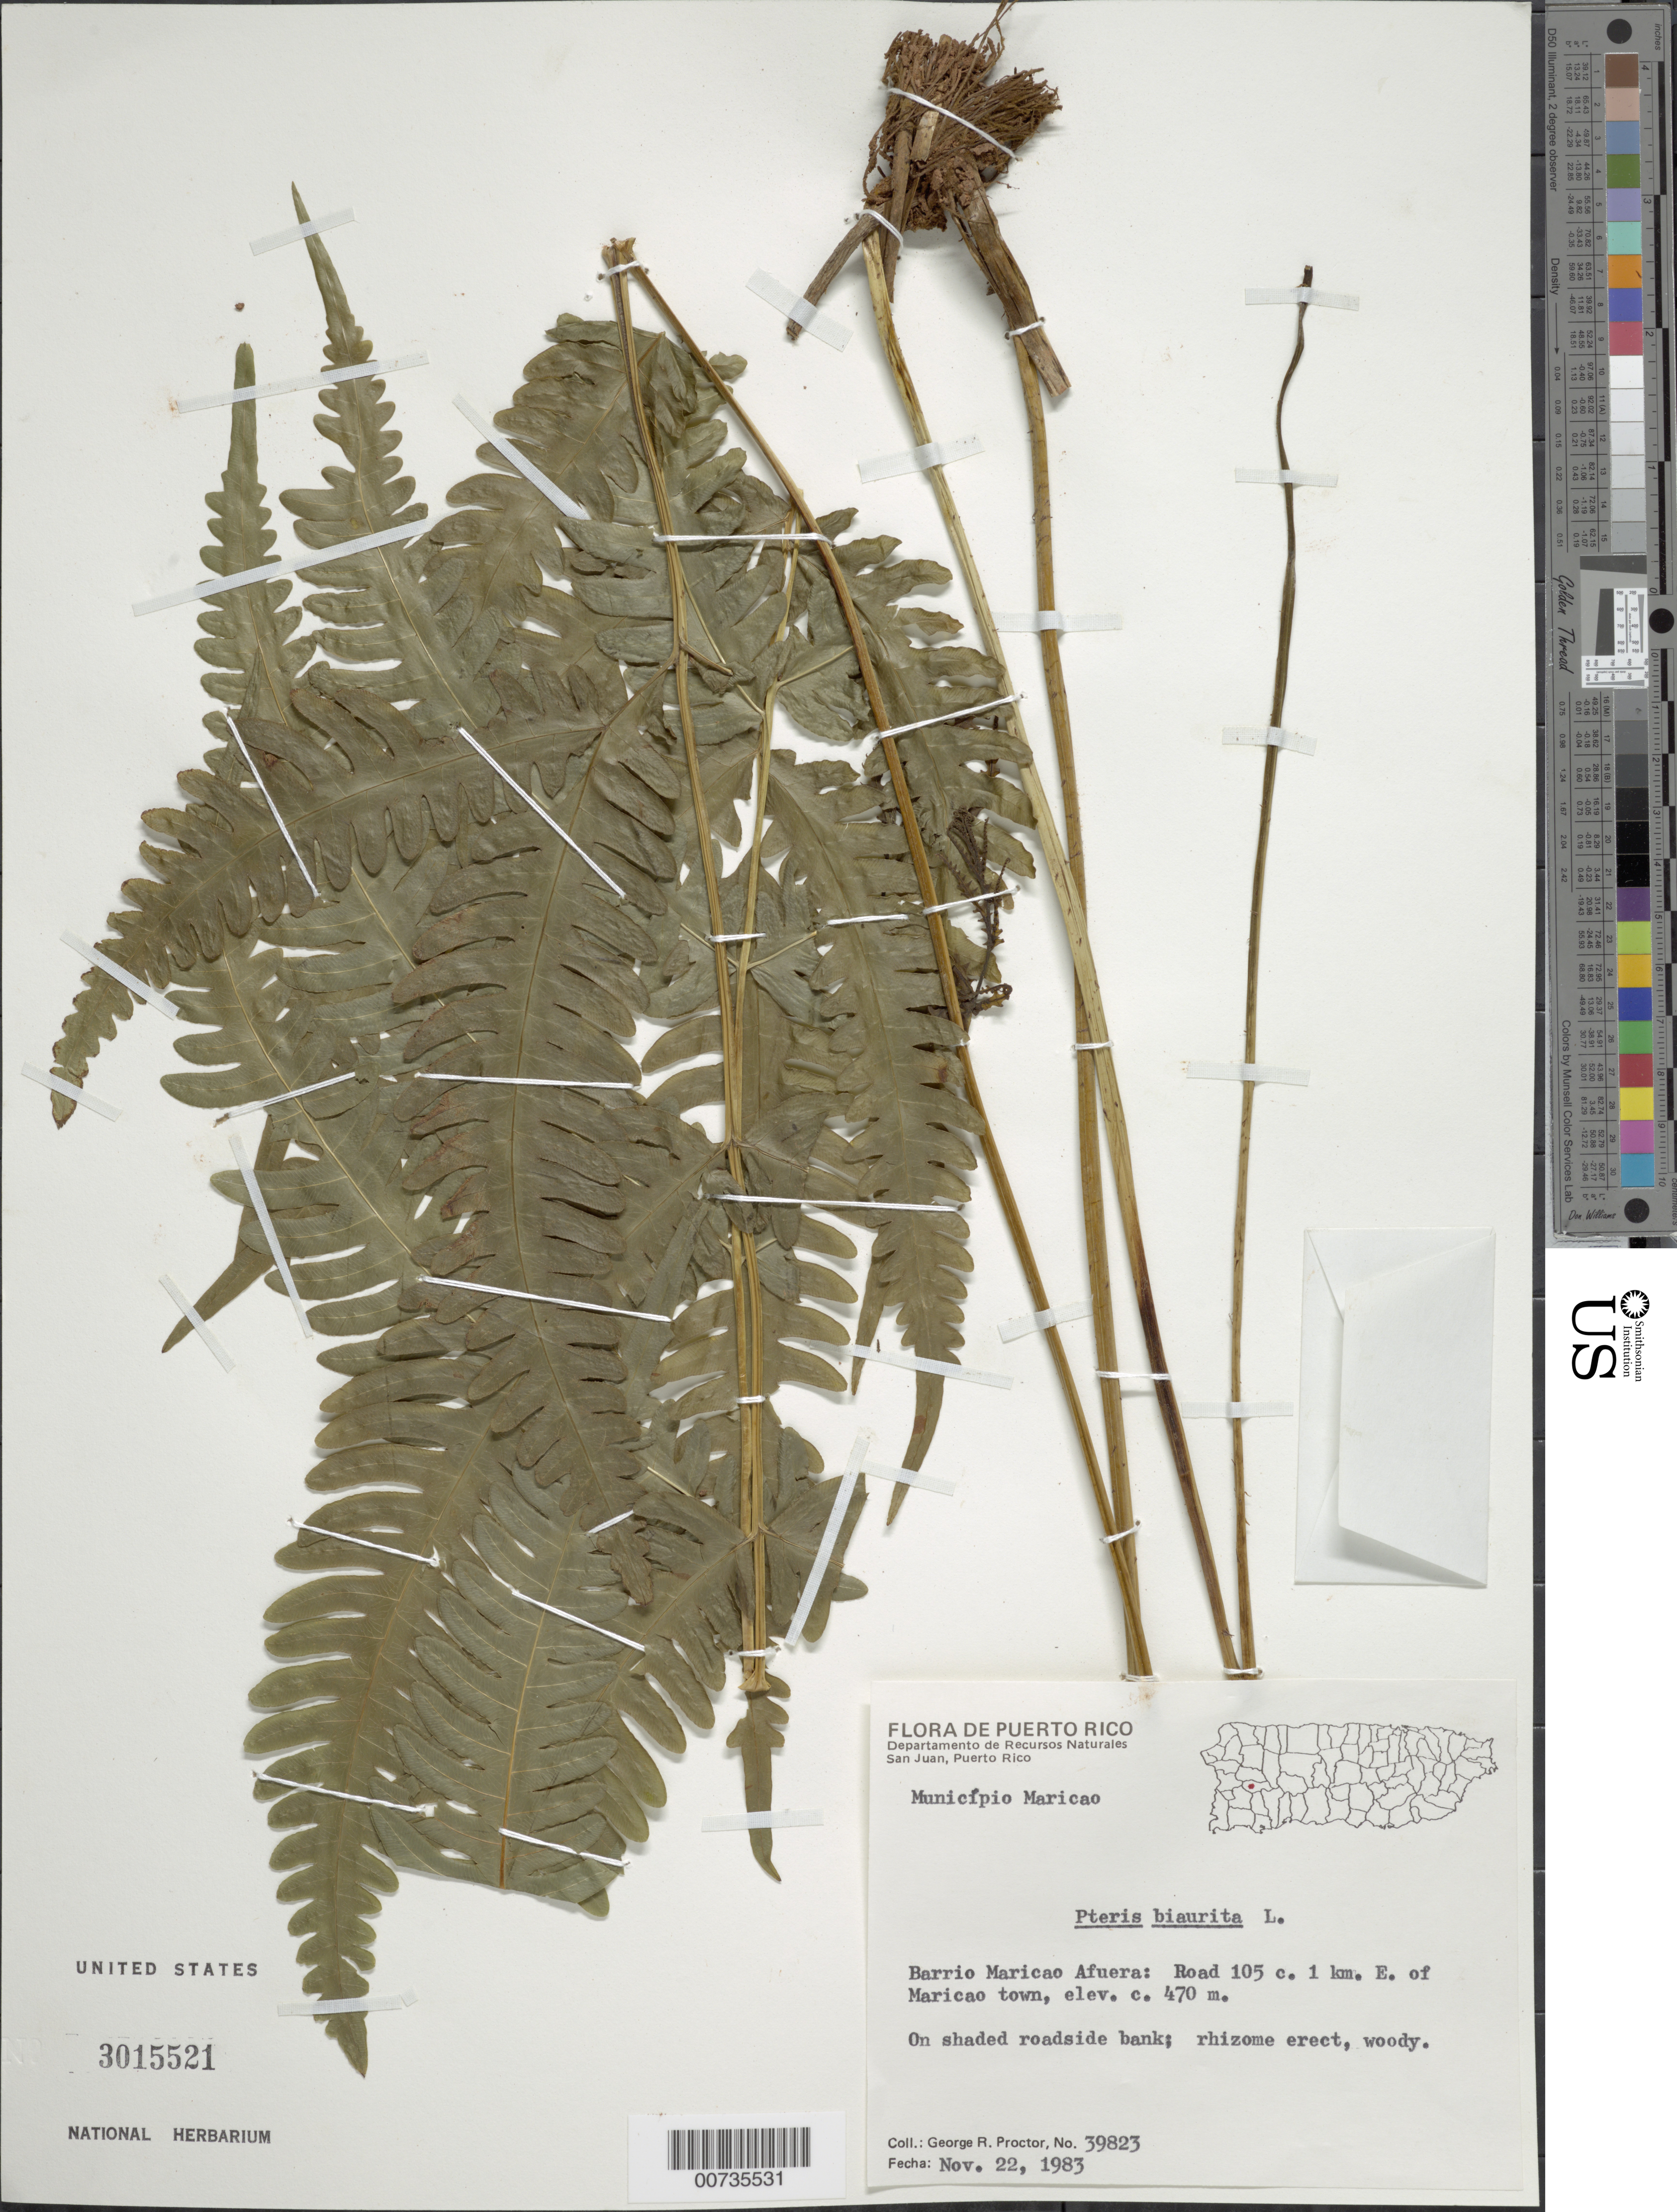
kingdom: Plantae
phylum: Tracheophyta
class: Polypodiopsida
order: Polypodiales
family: Pteridaceae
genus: Pteris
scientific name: Pteris biaurita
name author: L.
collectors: G. R. Proctor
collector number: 39823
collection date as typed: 22 Nov 1983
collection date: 1983-11-22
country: Puerto Rico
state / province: Maricao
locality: Barrio Maricao Afuera: Road 105 c. 1 km E of Maricao town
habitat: On shaded roadside bank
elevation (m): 470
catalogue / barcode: US 3015521